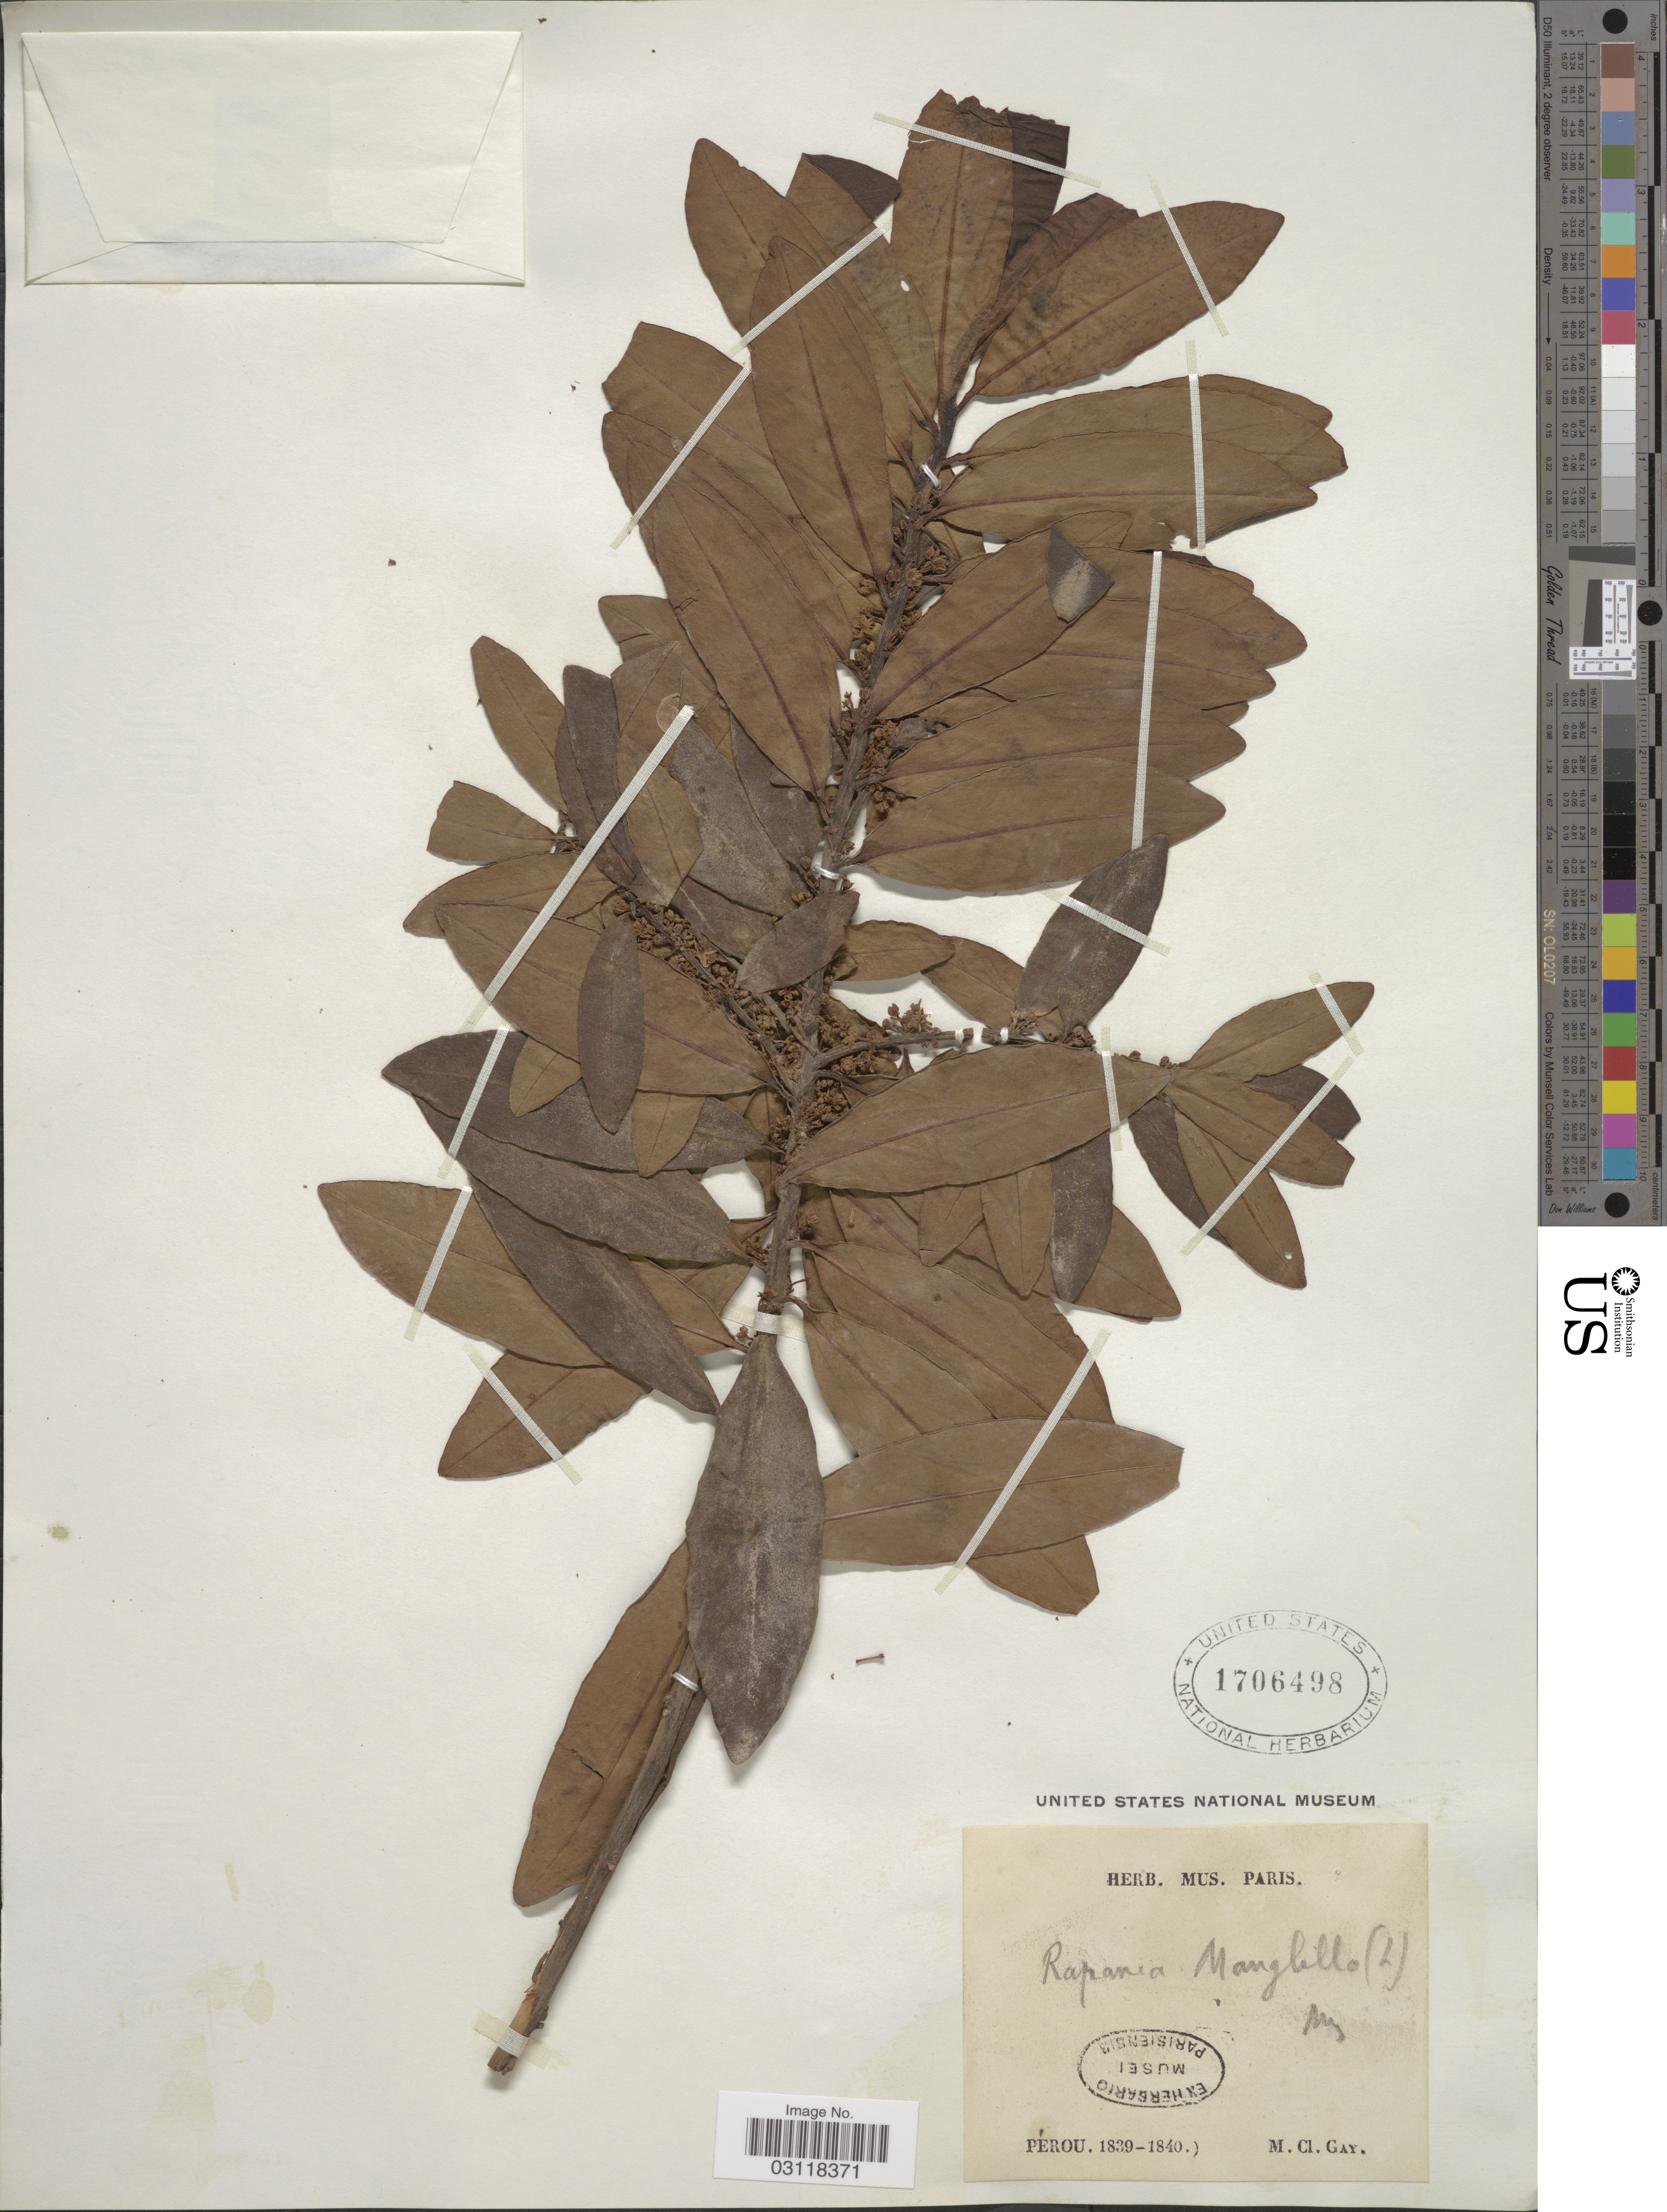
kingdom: Plantae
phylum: Tracheophyta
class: Magnoliopsida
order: Ericales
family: Primulaceae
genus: Rapanea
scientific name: Rapanea manglillo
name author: (Lam.) Mez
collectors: M. Gay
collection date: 1839/1840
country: Peru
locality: Perou.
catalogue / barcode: US 1706498